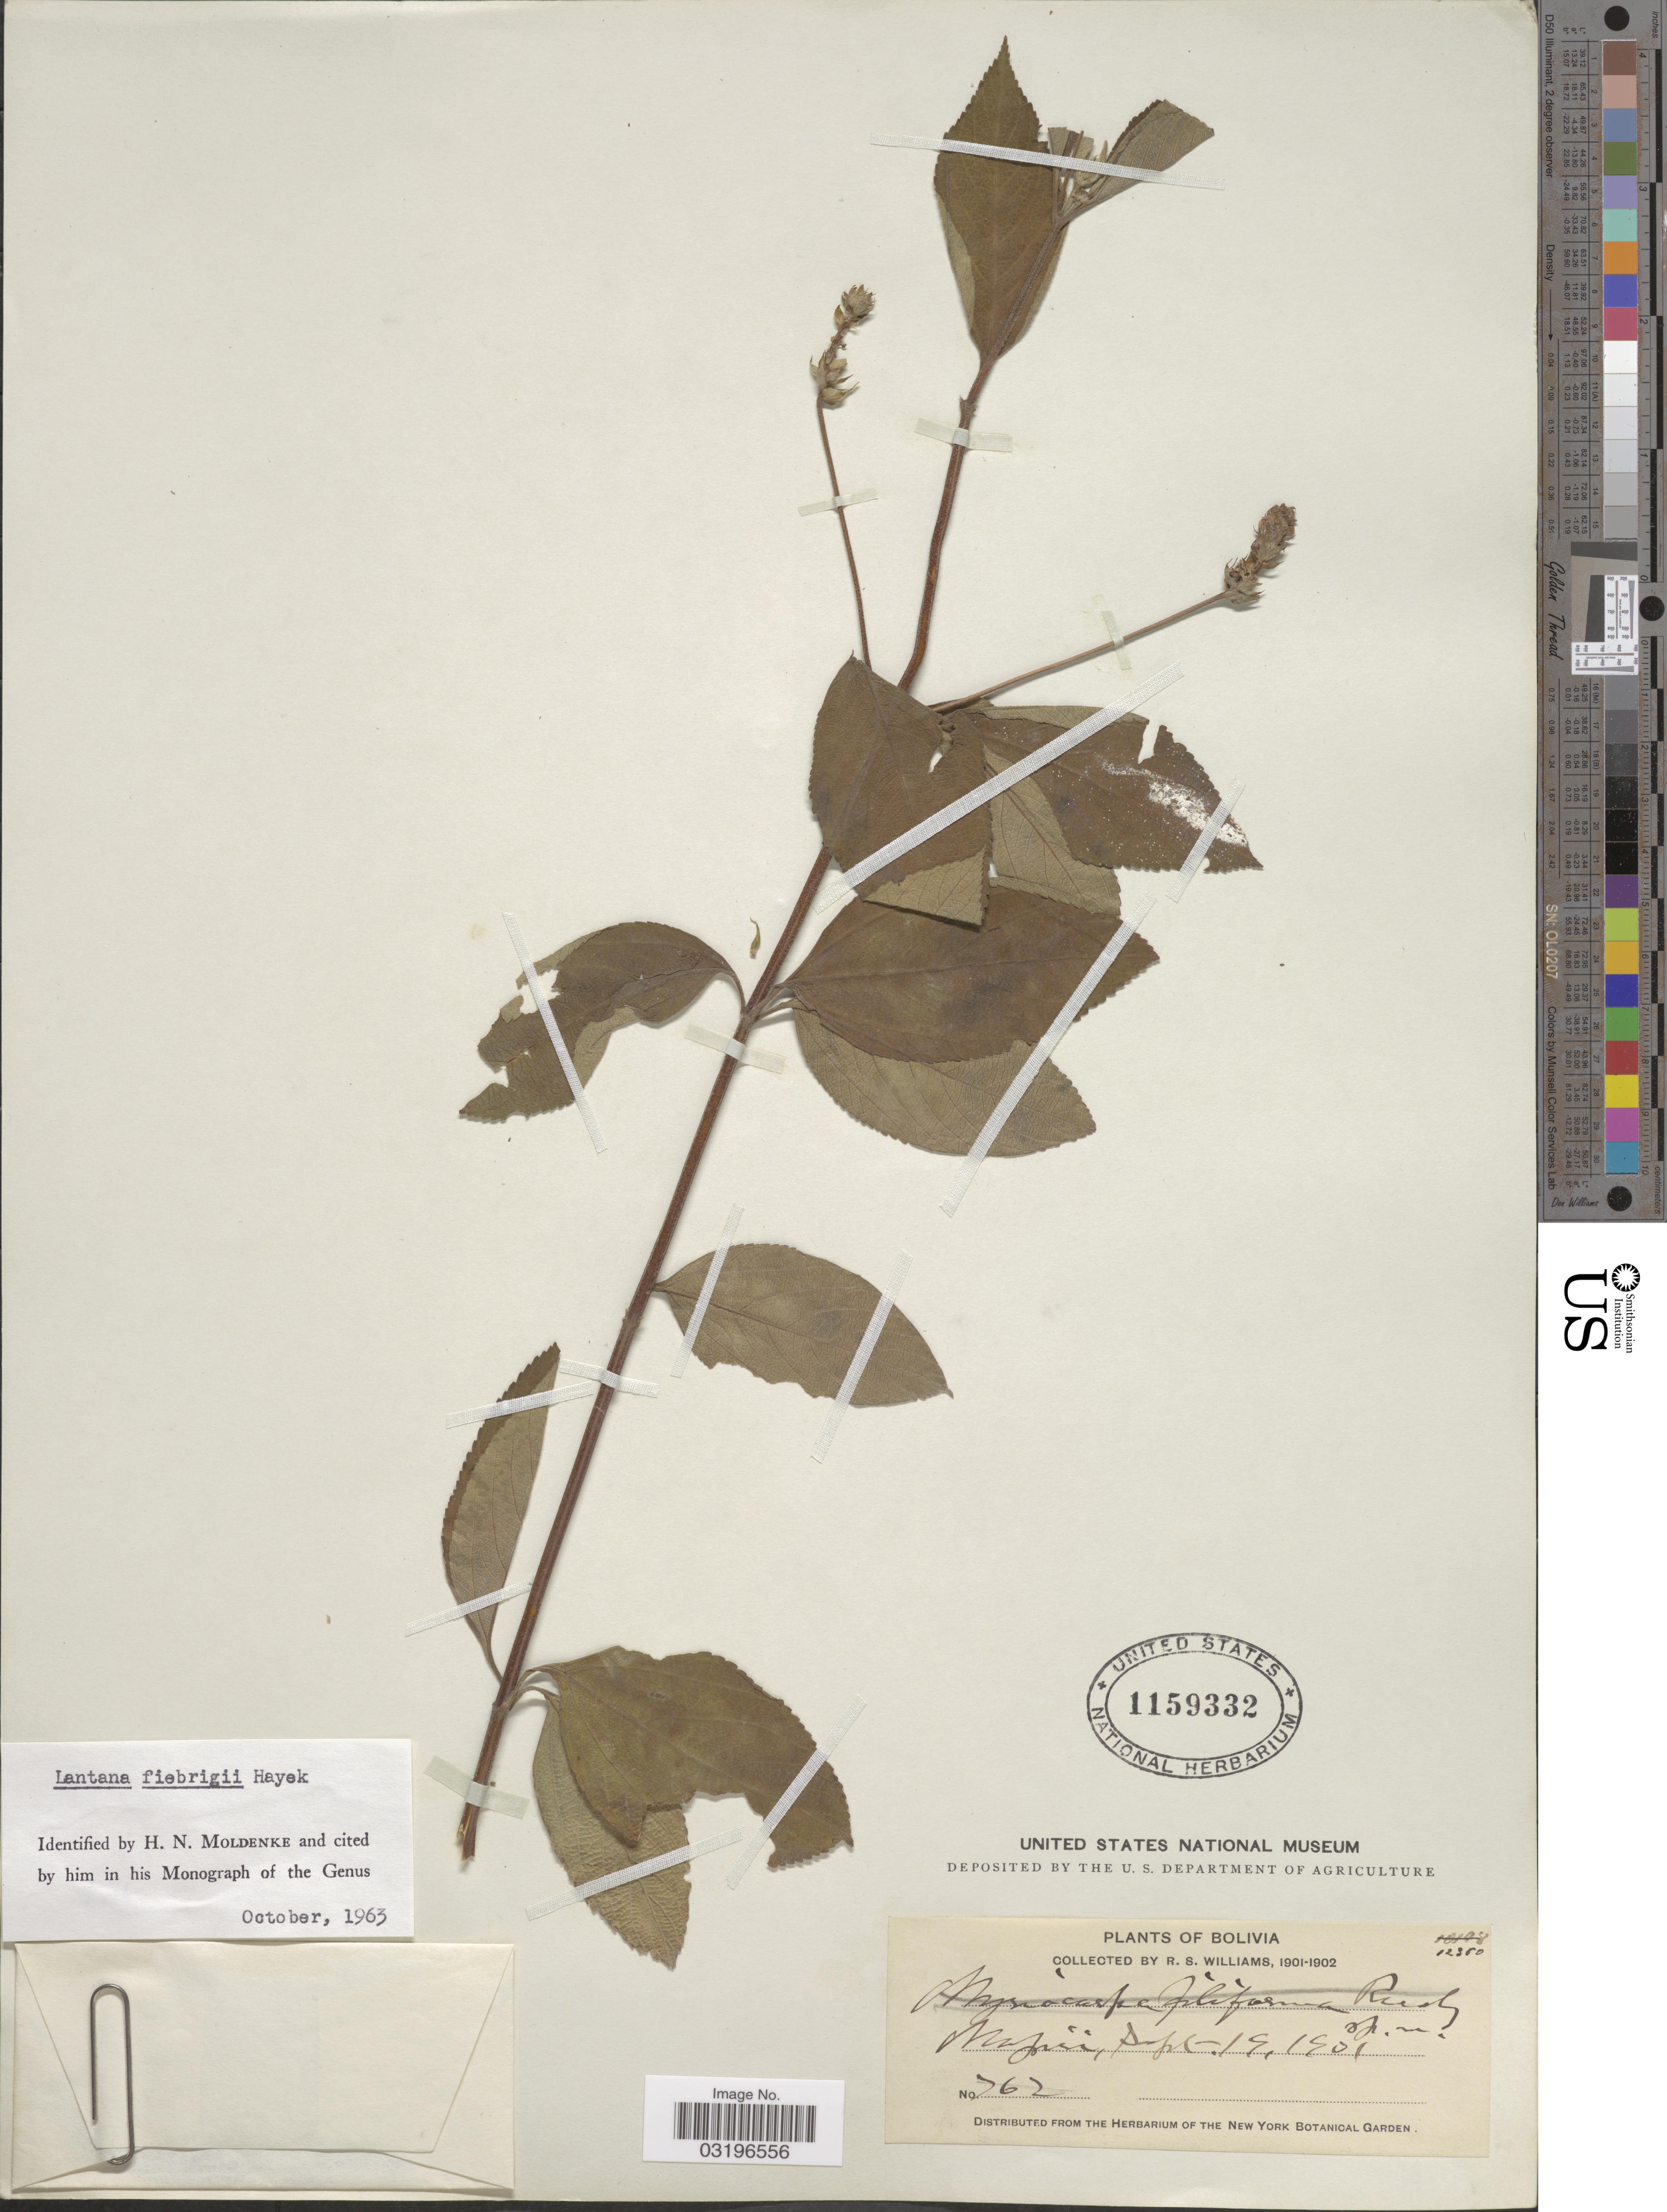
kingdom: Plantae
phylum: Tracheophyta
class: Magnoliopsida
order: Lamiales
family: Verbenaceae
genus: Lantana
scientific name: Lantana fiebrigii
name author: Hayek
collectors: R. S. Williams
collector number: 762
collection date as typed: Sep. 19, 1901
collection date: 1901-09-19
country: Bolivia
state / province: La Páz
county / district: Larecaja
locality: Mapiri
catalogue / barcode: US 1159332